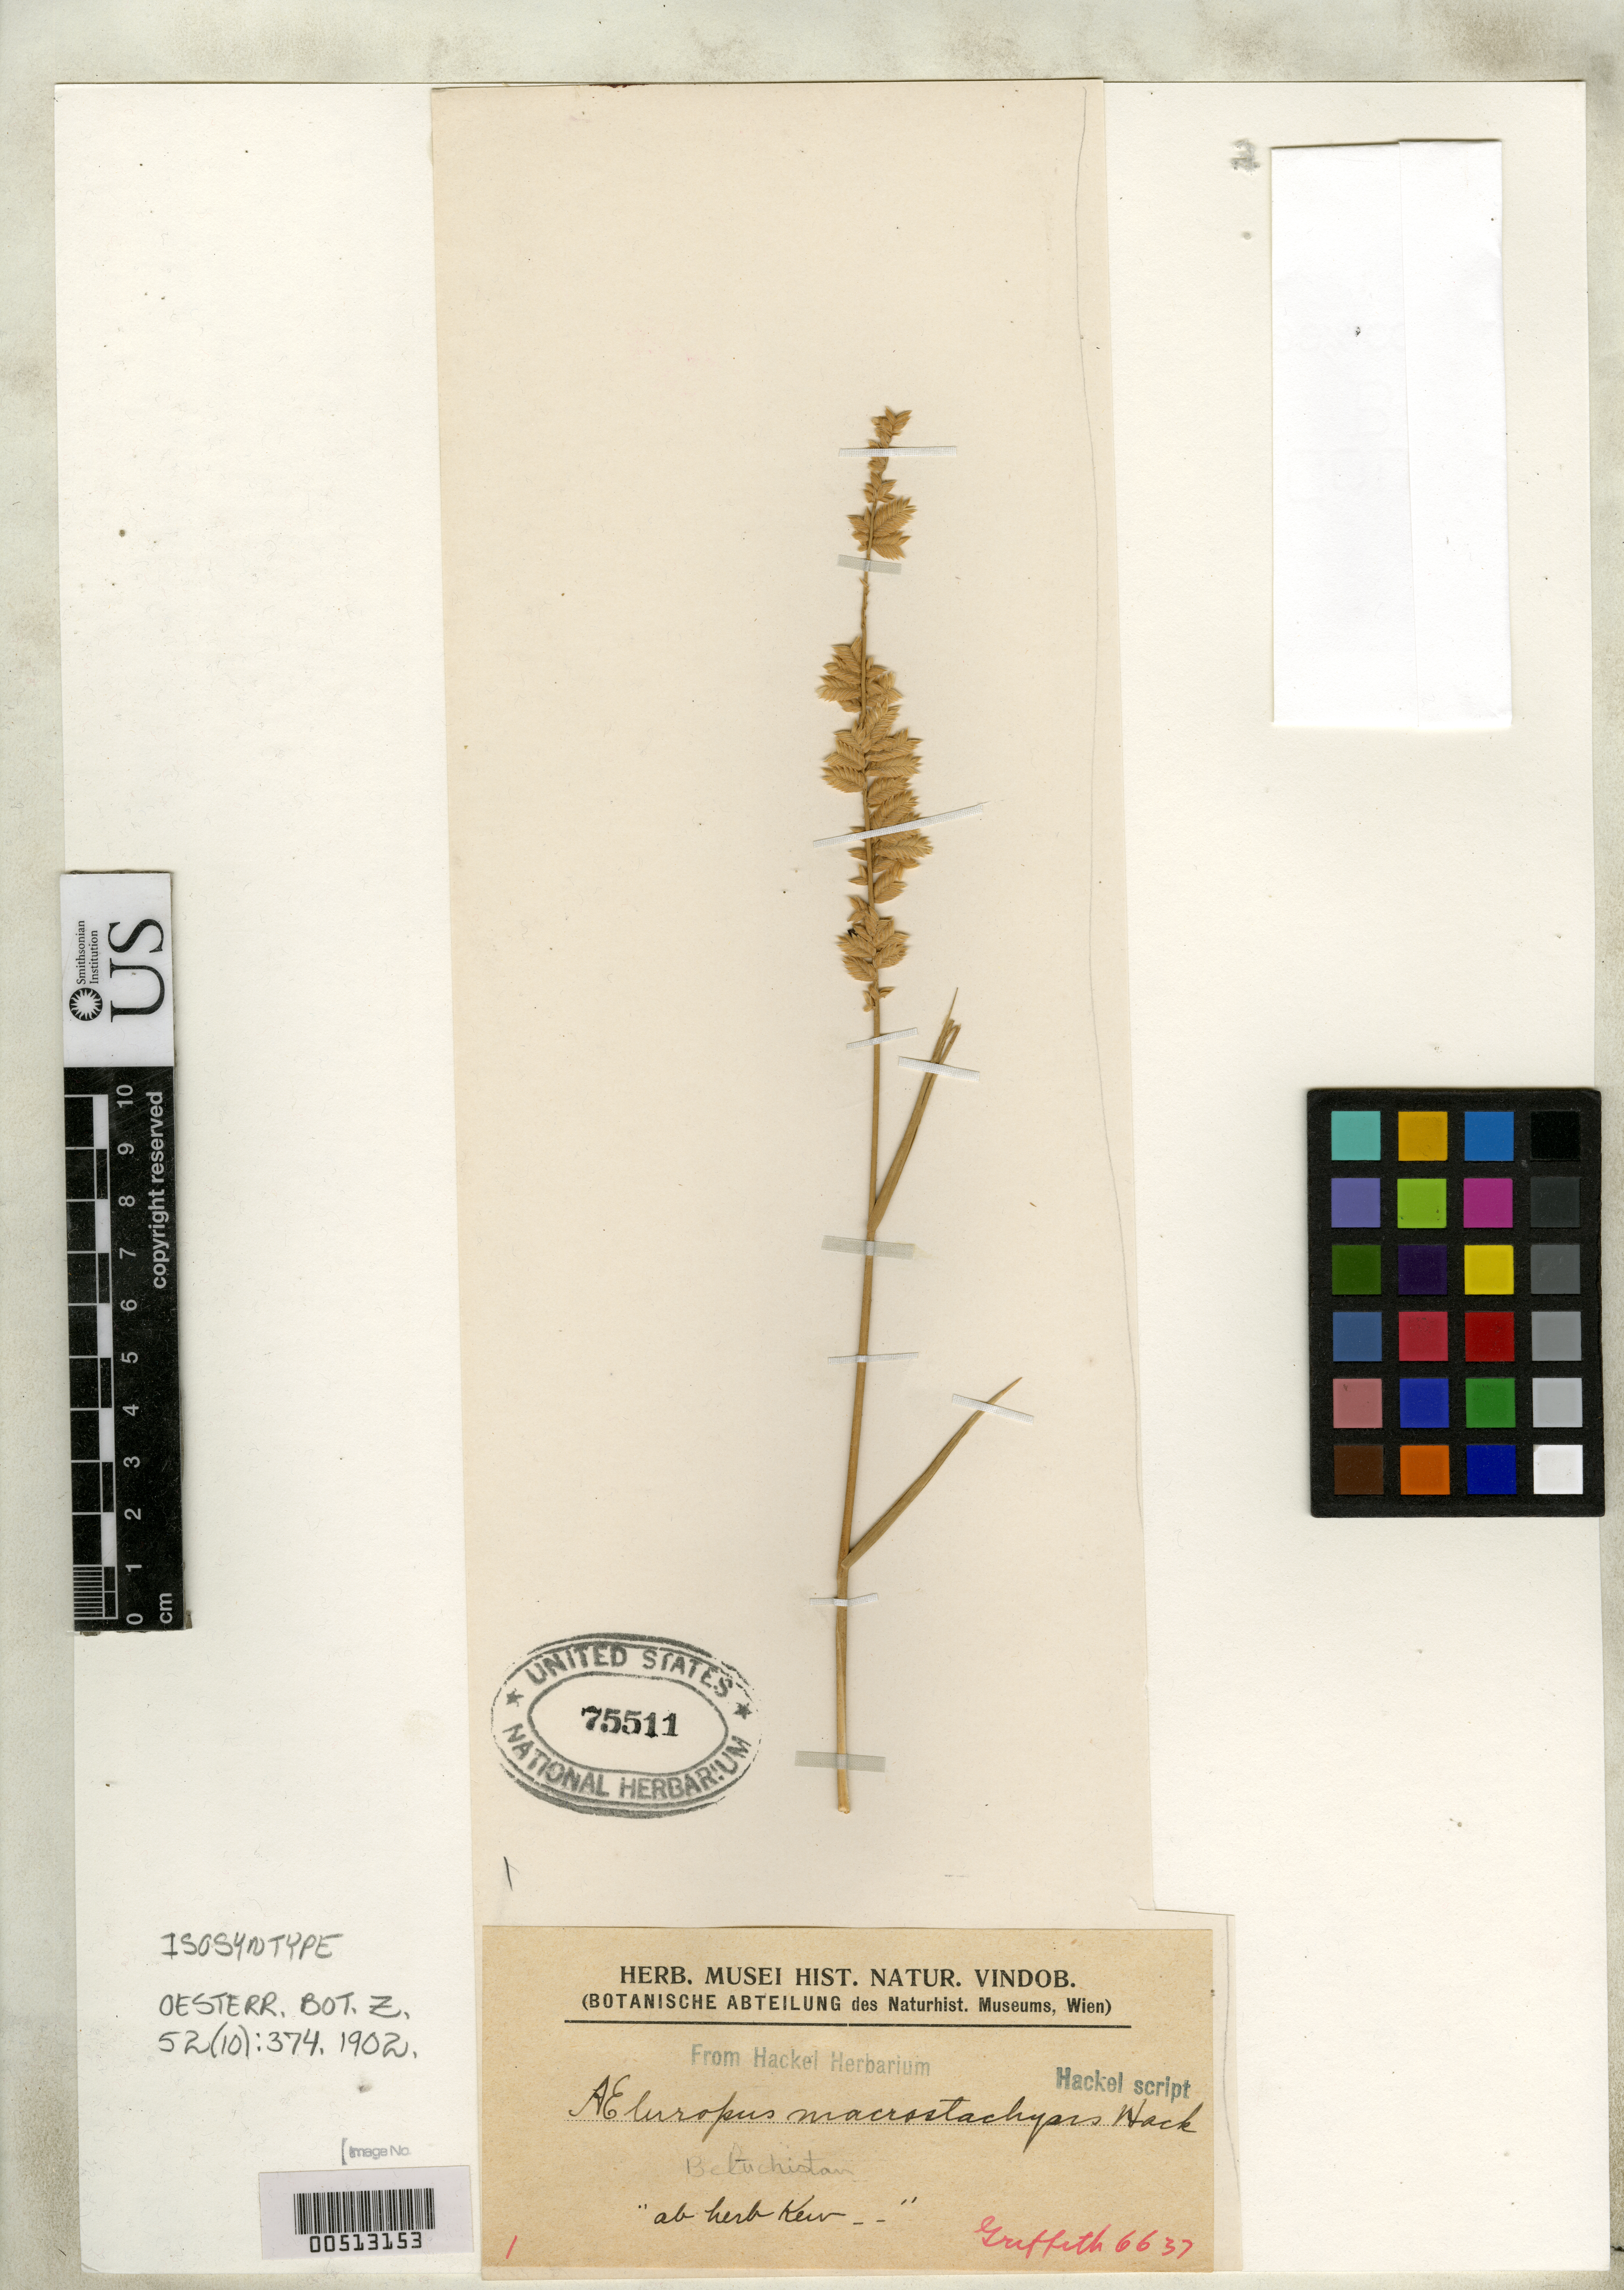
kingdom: Plantae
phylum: Tracheophyta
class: Liliopsida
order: Poales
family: Poaceae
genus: Aeluropus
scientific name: Aeluropus macrostachyus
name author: Hack.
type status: Isosyntype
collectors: W. Griffith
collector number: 6637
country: Pakistan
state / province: Balochistan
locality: Beluchistan.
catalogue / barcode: US 75511